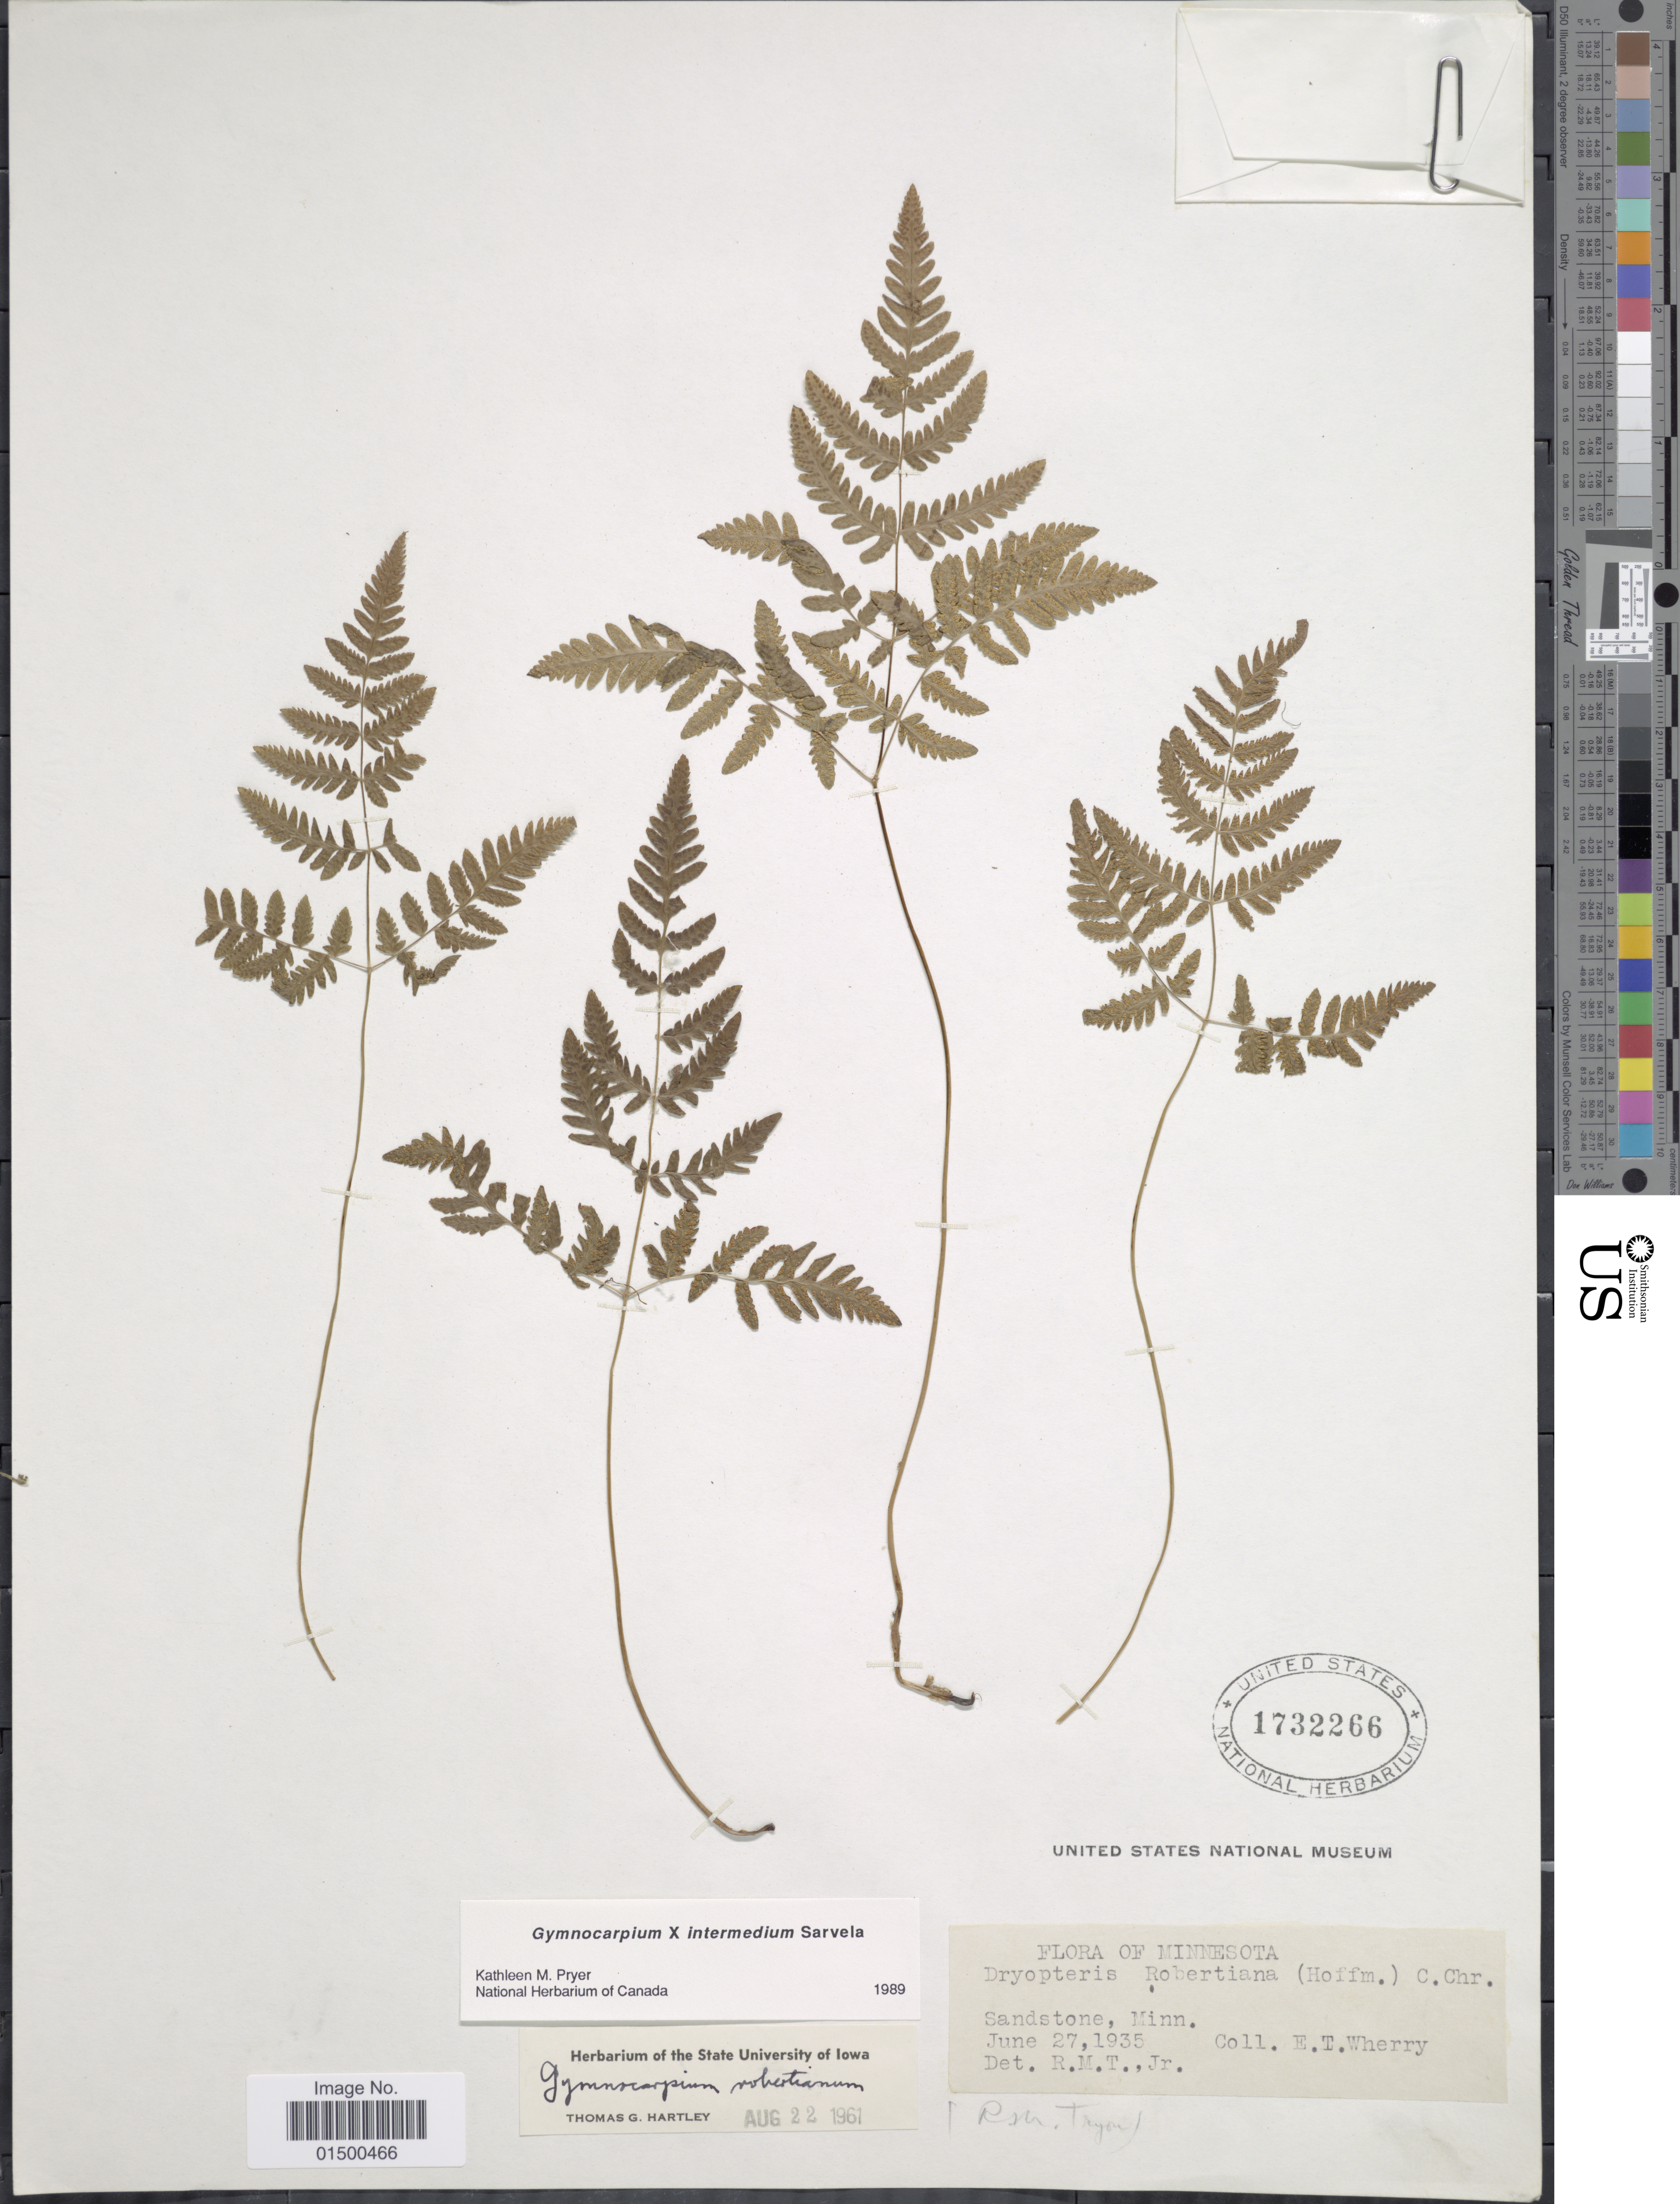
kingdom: Plantae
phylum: Tracheophyta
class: Polypodiopsida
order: Polypodiales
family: Cystopteridaceae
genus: Gymnocarpium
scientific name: Gymnocarpium x intermedium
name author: Sarvela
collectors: E. T. Wherry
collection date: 1935-06-27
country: United States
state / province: Minnesota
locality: Sandstone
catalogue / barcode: US 1732266